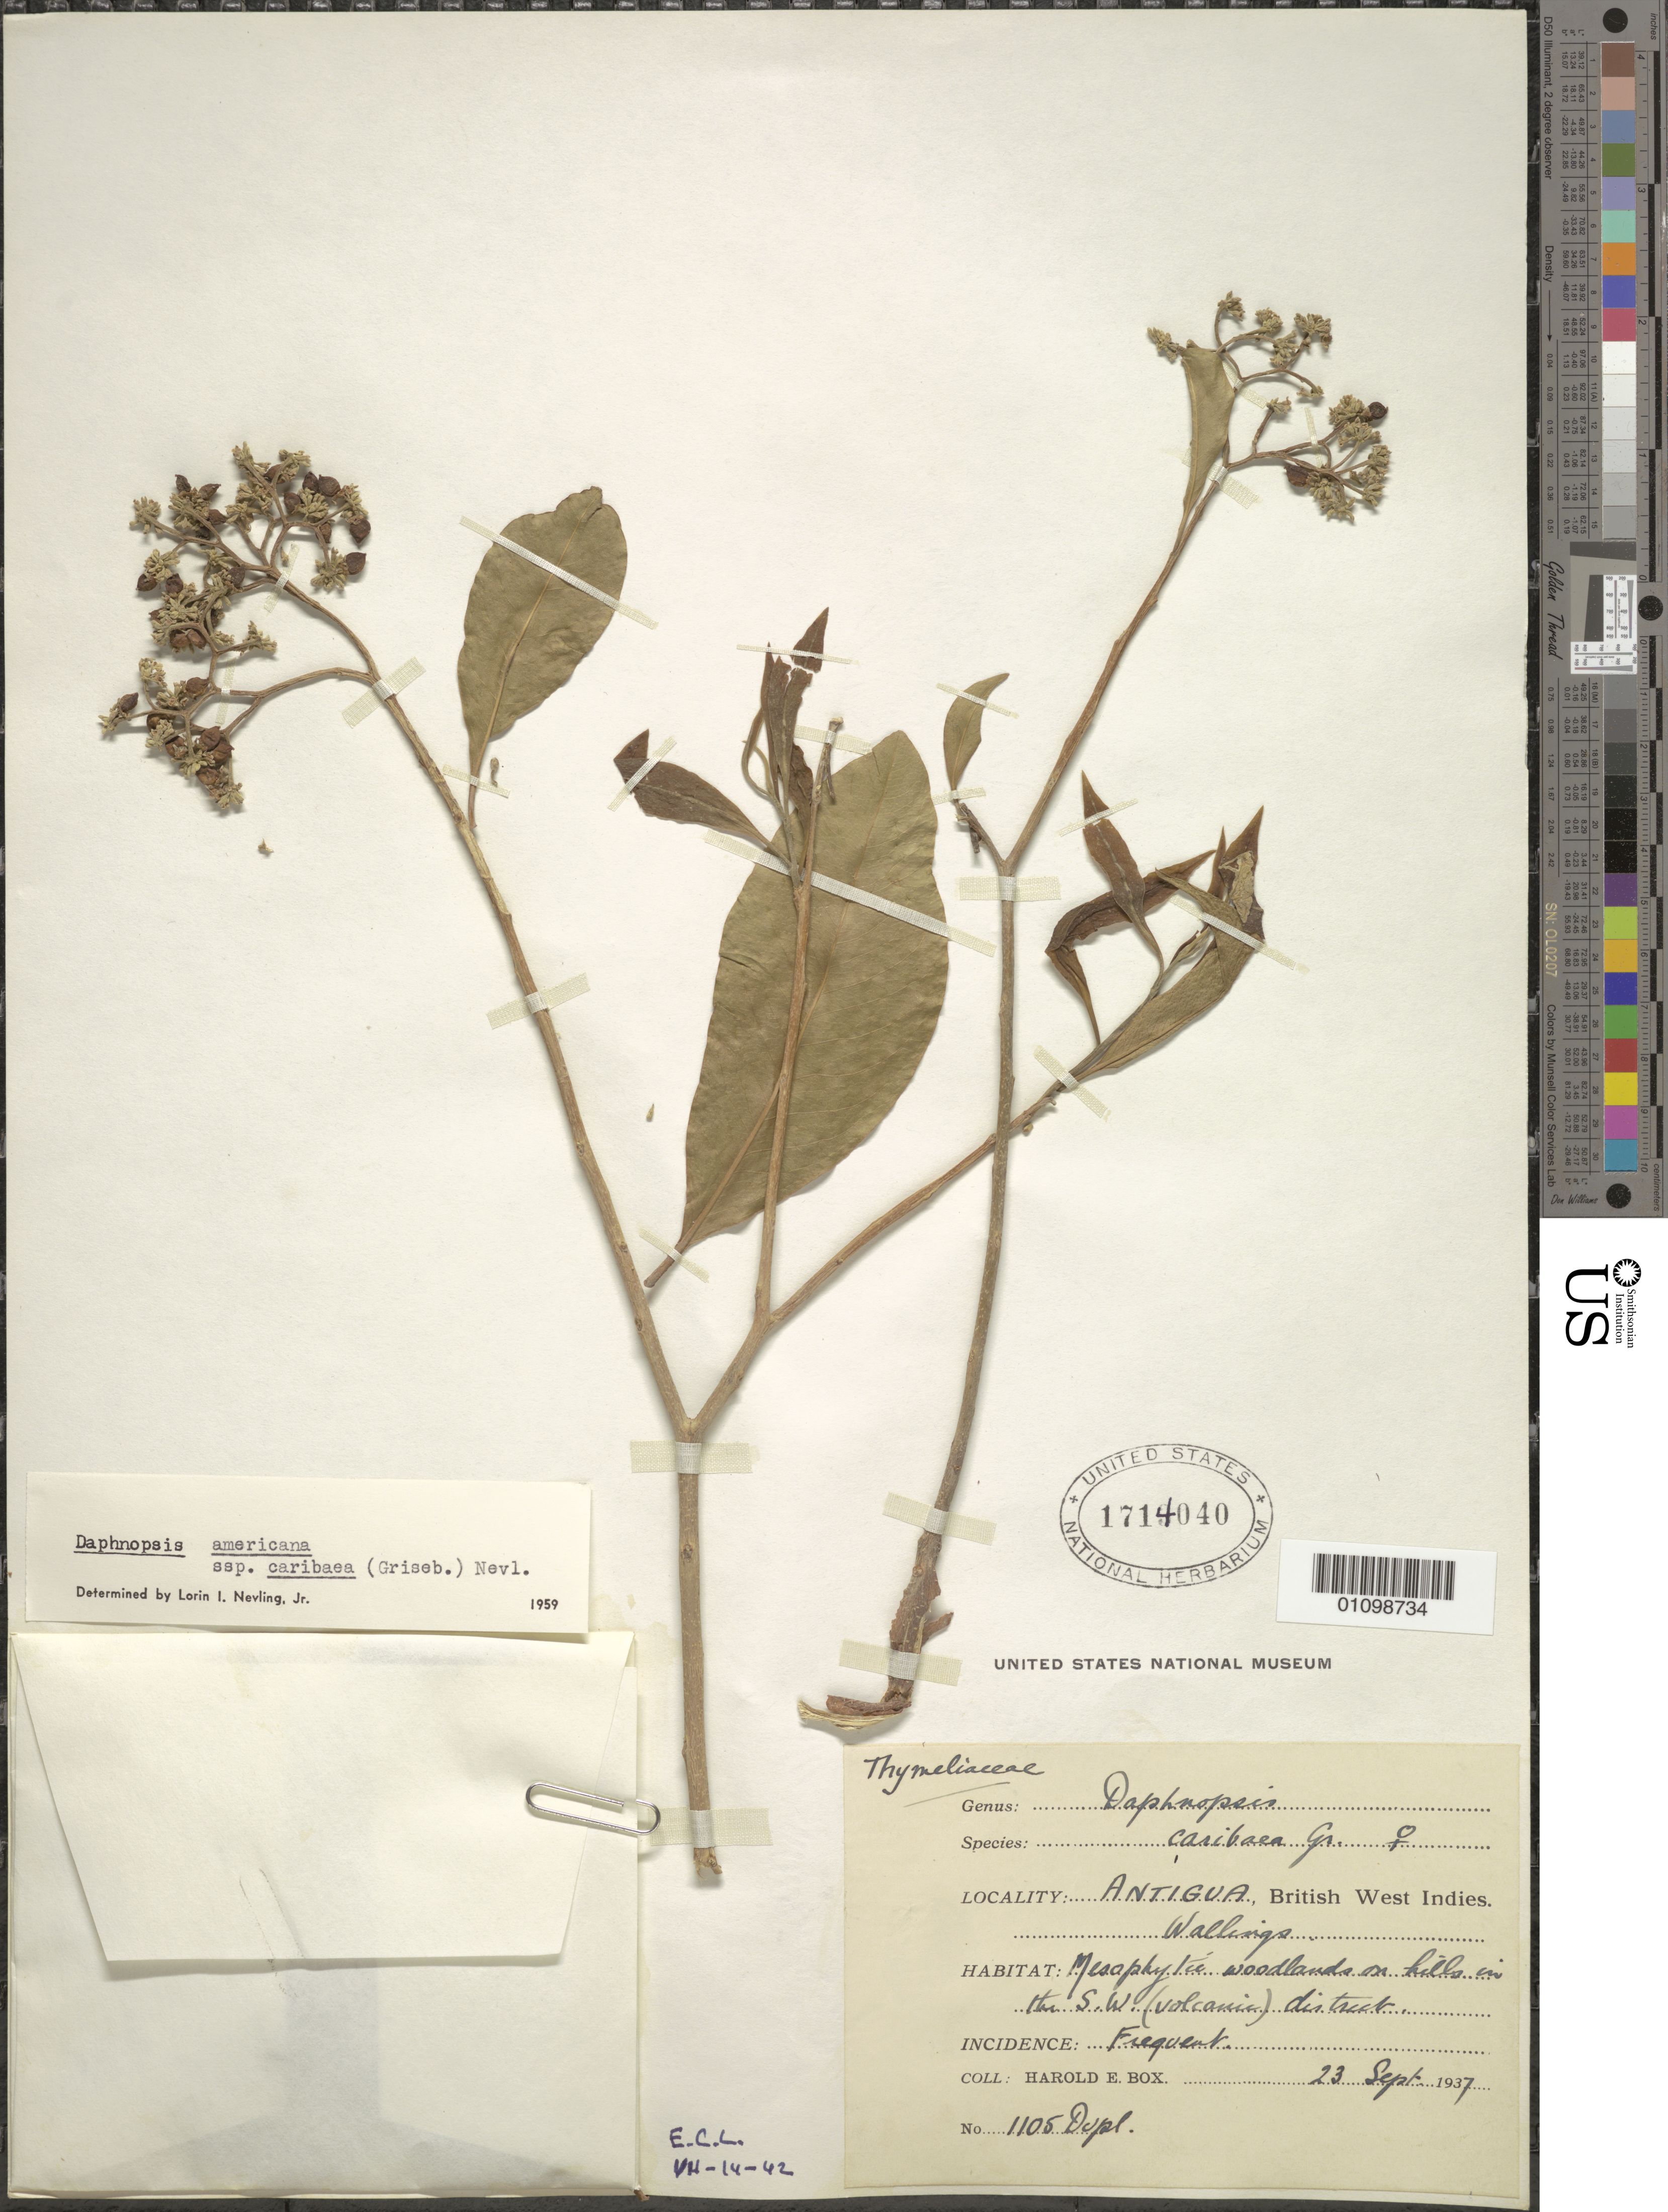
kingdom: Plantae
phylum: Tracheophyta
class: Magnoliopsida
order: Malvales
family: Thymelaeaceae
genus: Daphnopsis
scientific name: Daphnopsis americana subsp. caribaea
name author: (Griseb.) Nevling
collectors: H. E. Box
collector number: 1105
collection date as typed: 23 Sep 1937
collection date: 1937-09-23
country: Antigua and Barbuda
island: Antigua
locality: Wallings. Mesophyla woodlands on hills in the SW volcanic district.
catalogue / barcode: US 1714040